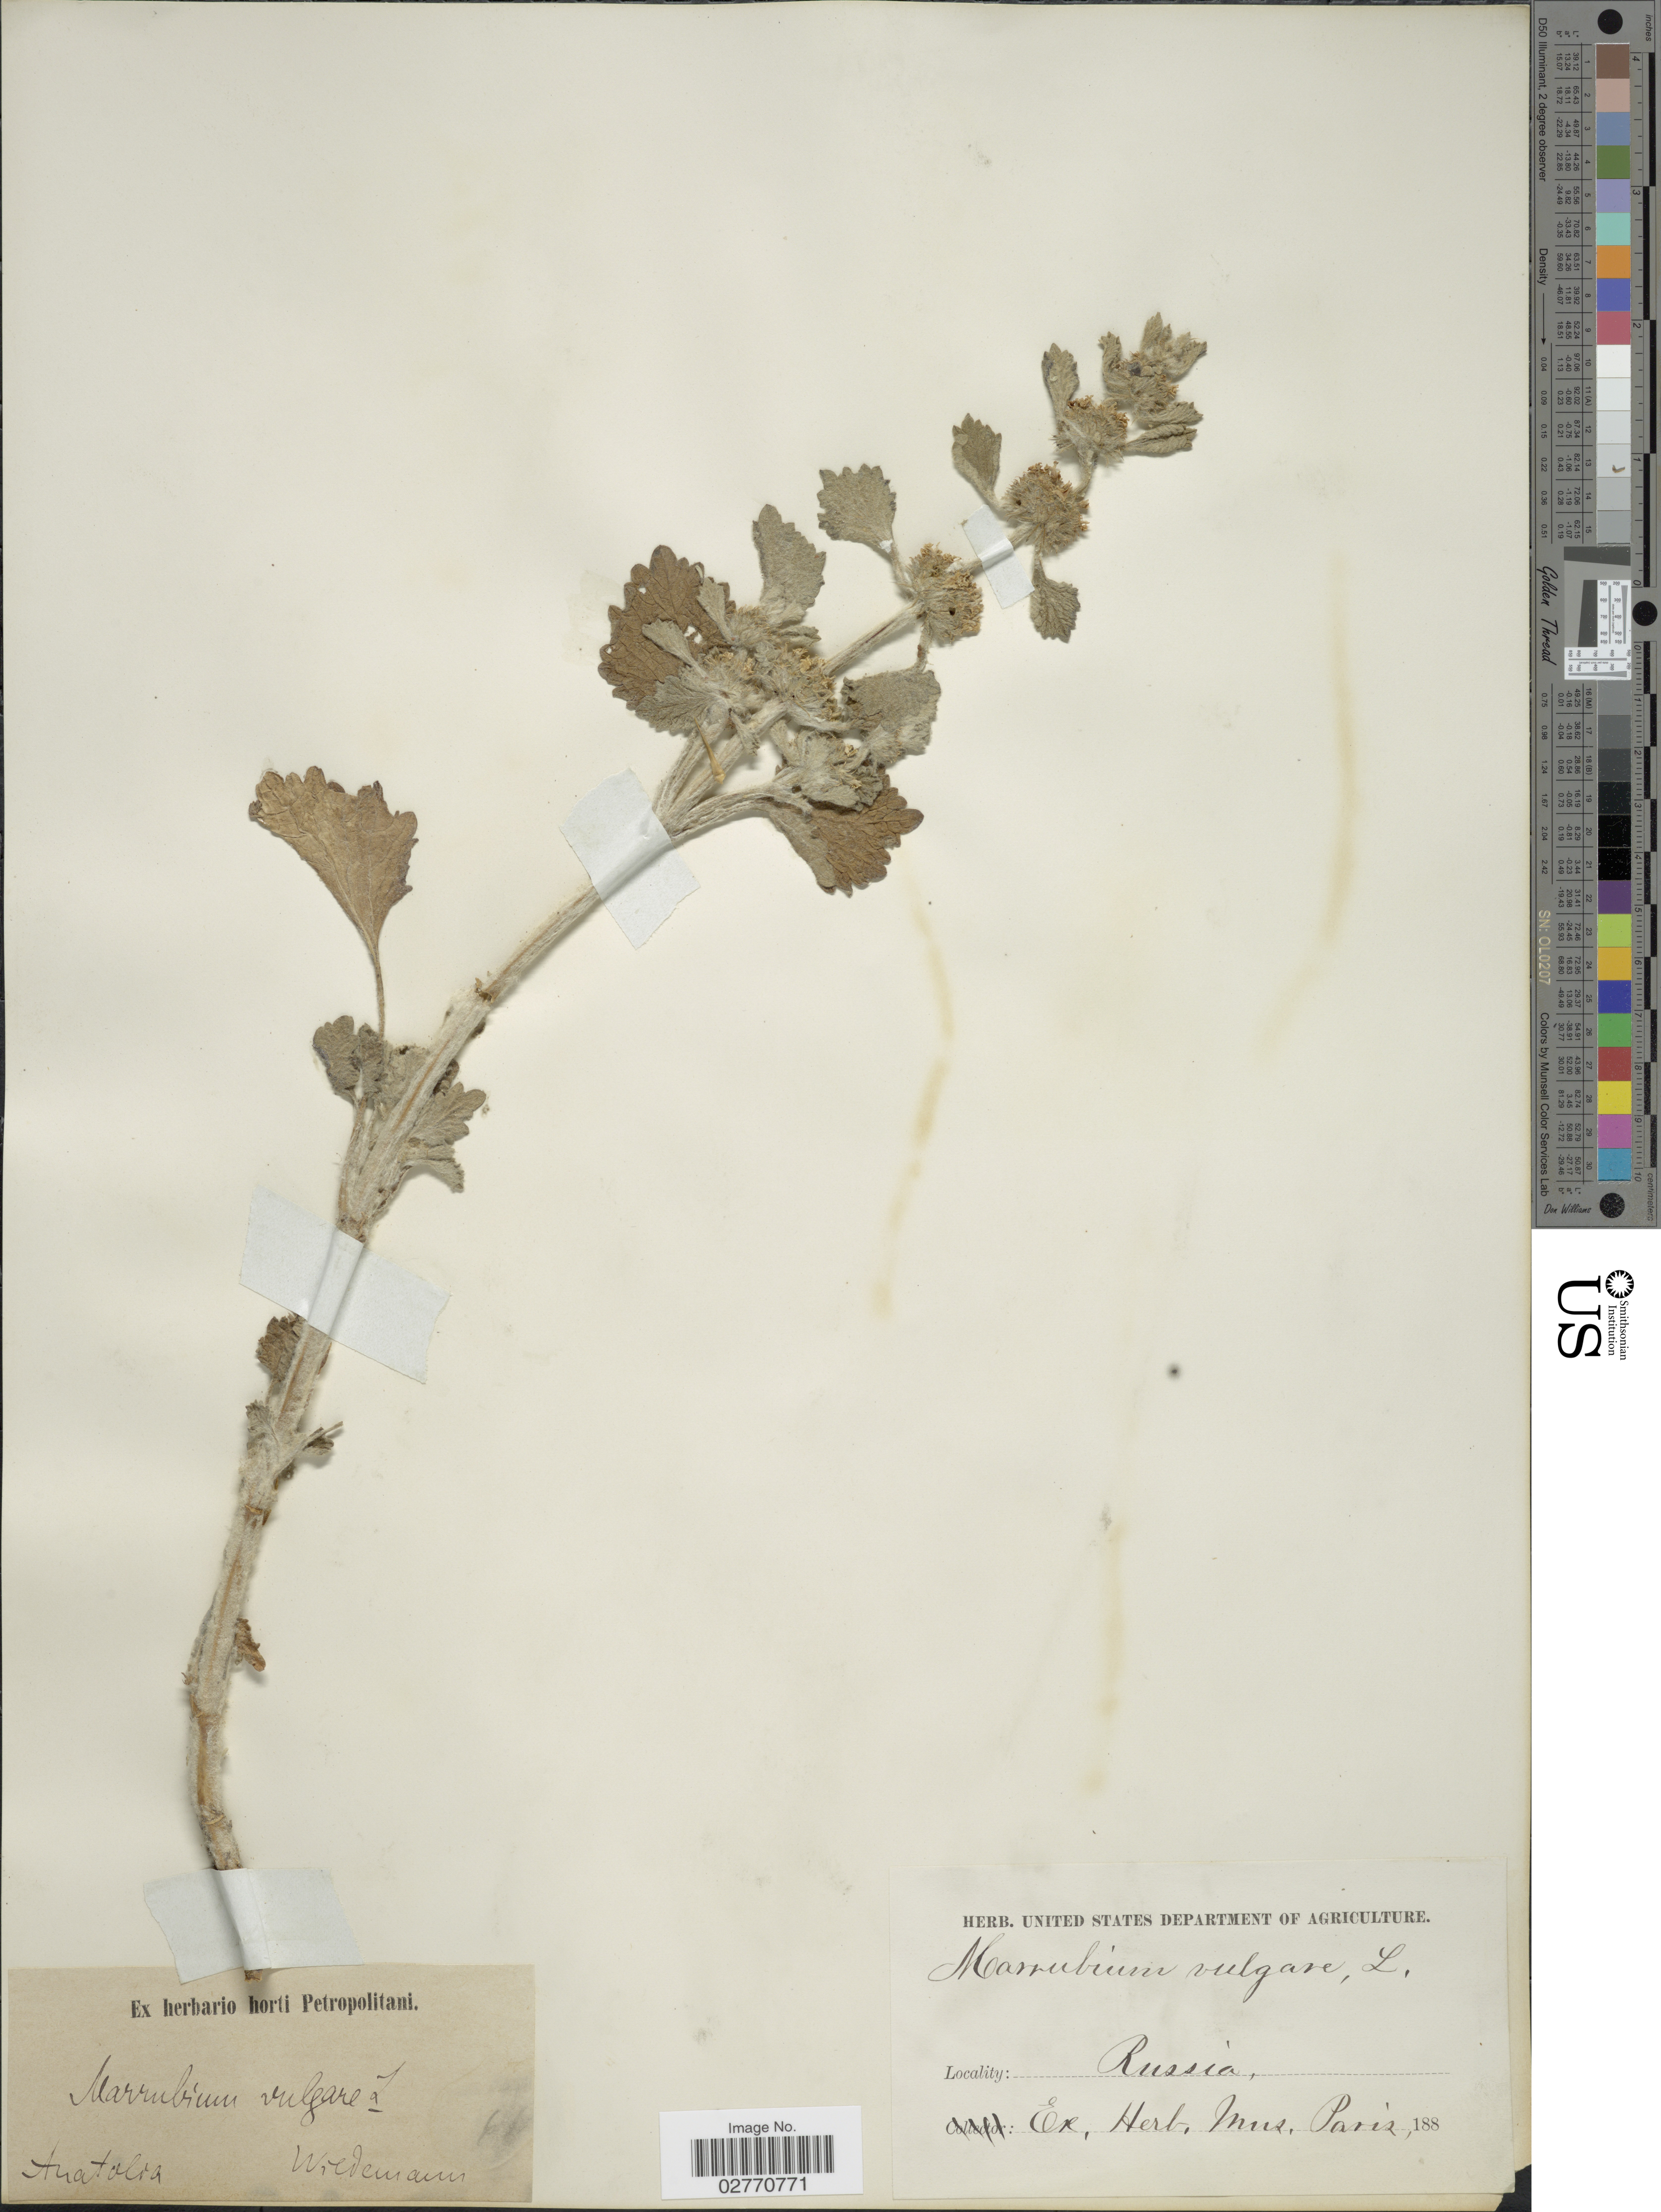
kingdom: Plantae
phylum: Tracheophyta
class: Magnoliopsida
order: Lamiales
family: Lamiaceae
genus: Marrubium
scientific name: Marrubium vulgare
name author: L.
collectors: Wiedemann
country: Turkey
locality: Anatolia.